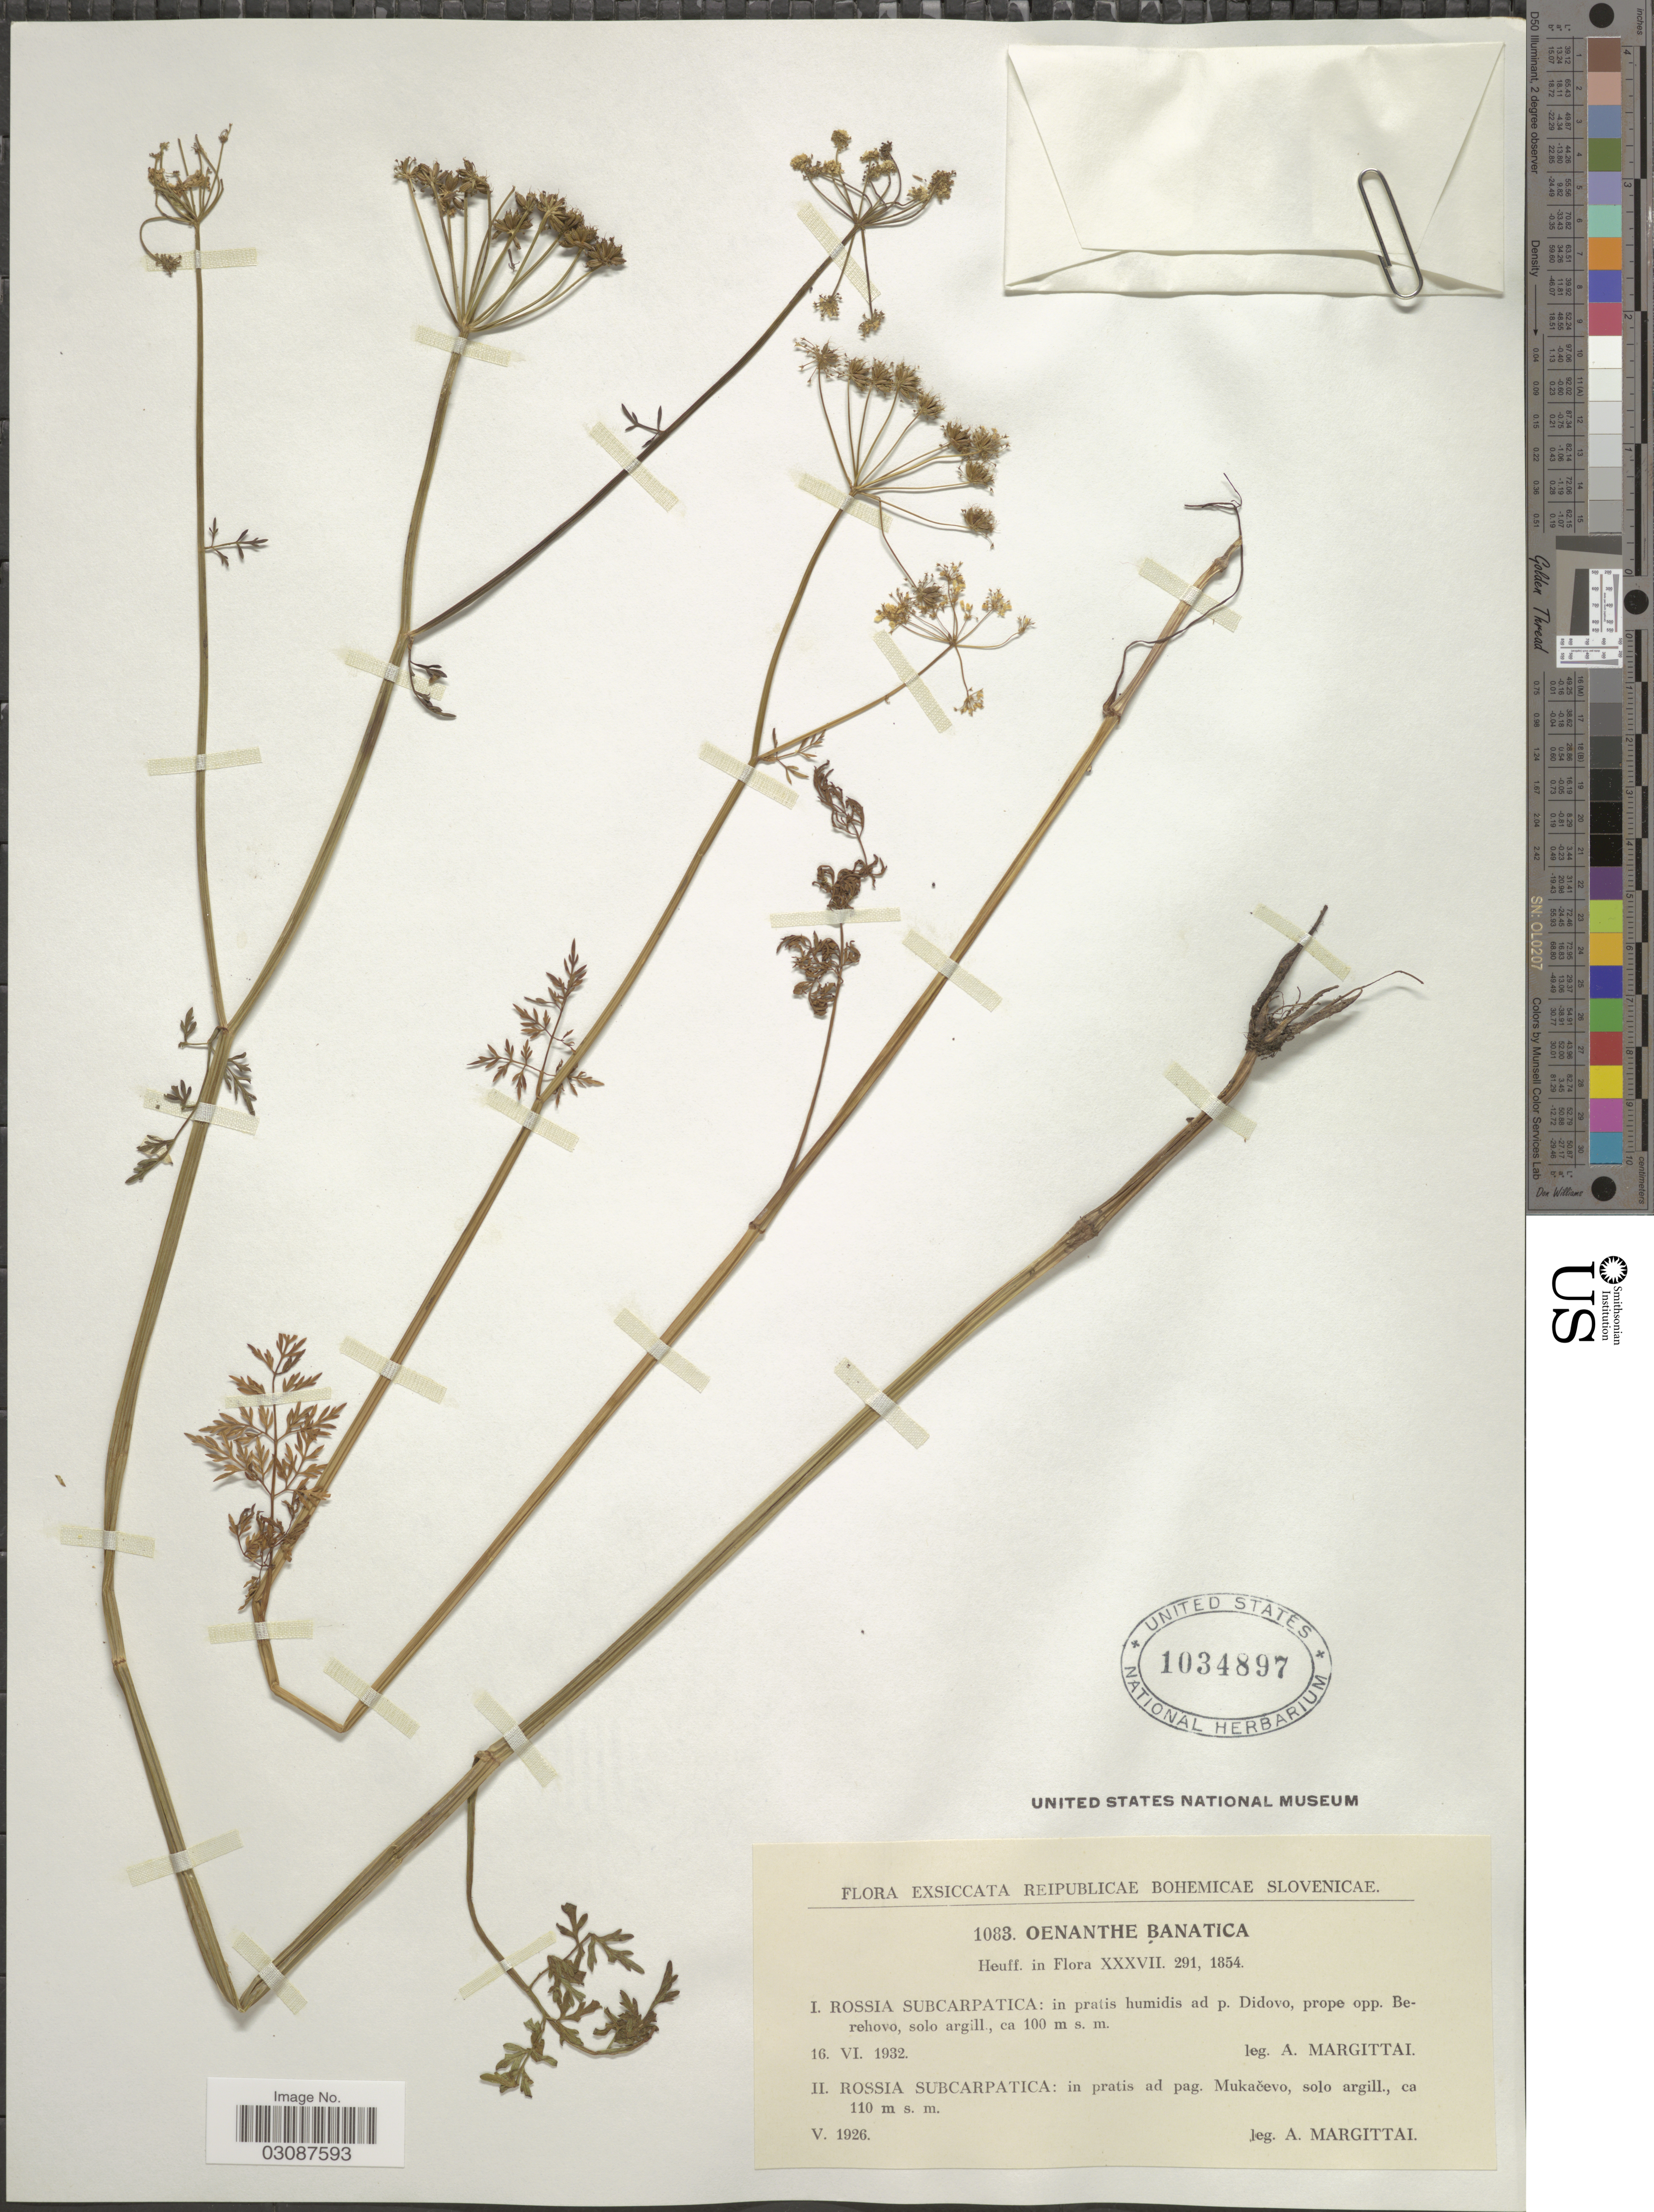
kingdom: Plantae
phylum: Tracheophyta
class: Magnoliopsida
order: Apiales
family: Apiaceae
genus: Oenanthe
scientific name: Oenanthe banatica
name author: Heuff.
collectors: A. Margittai & A. Margittai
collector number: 1083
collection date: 1926-05/1932-06-16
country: Slovenia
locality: Reipublicae Bohemicae Slovenicae. Rossia Subcarpatica: in pratis ad p. Didovo, prope opp. Berehovo. Rossia Subcarpatica: in pratis ad pag. Mukacevo, solo argill.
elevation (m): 100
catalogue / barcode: US 1034897